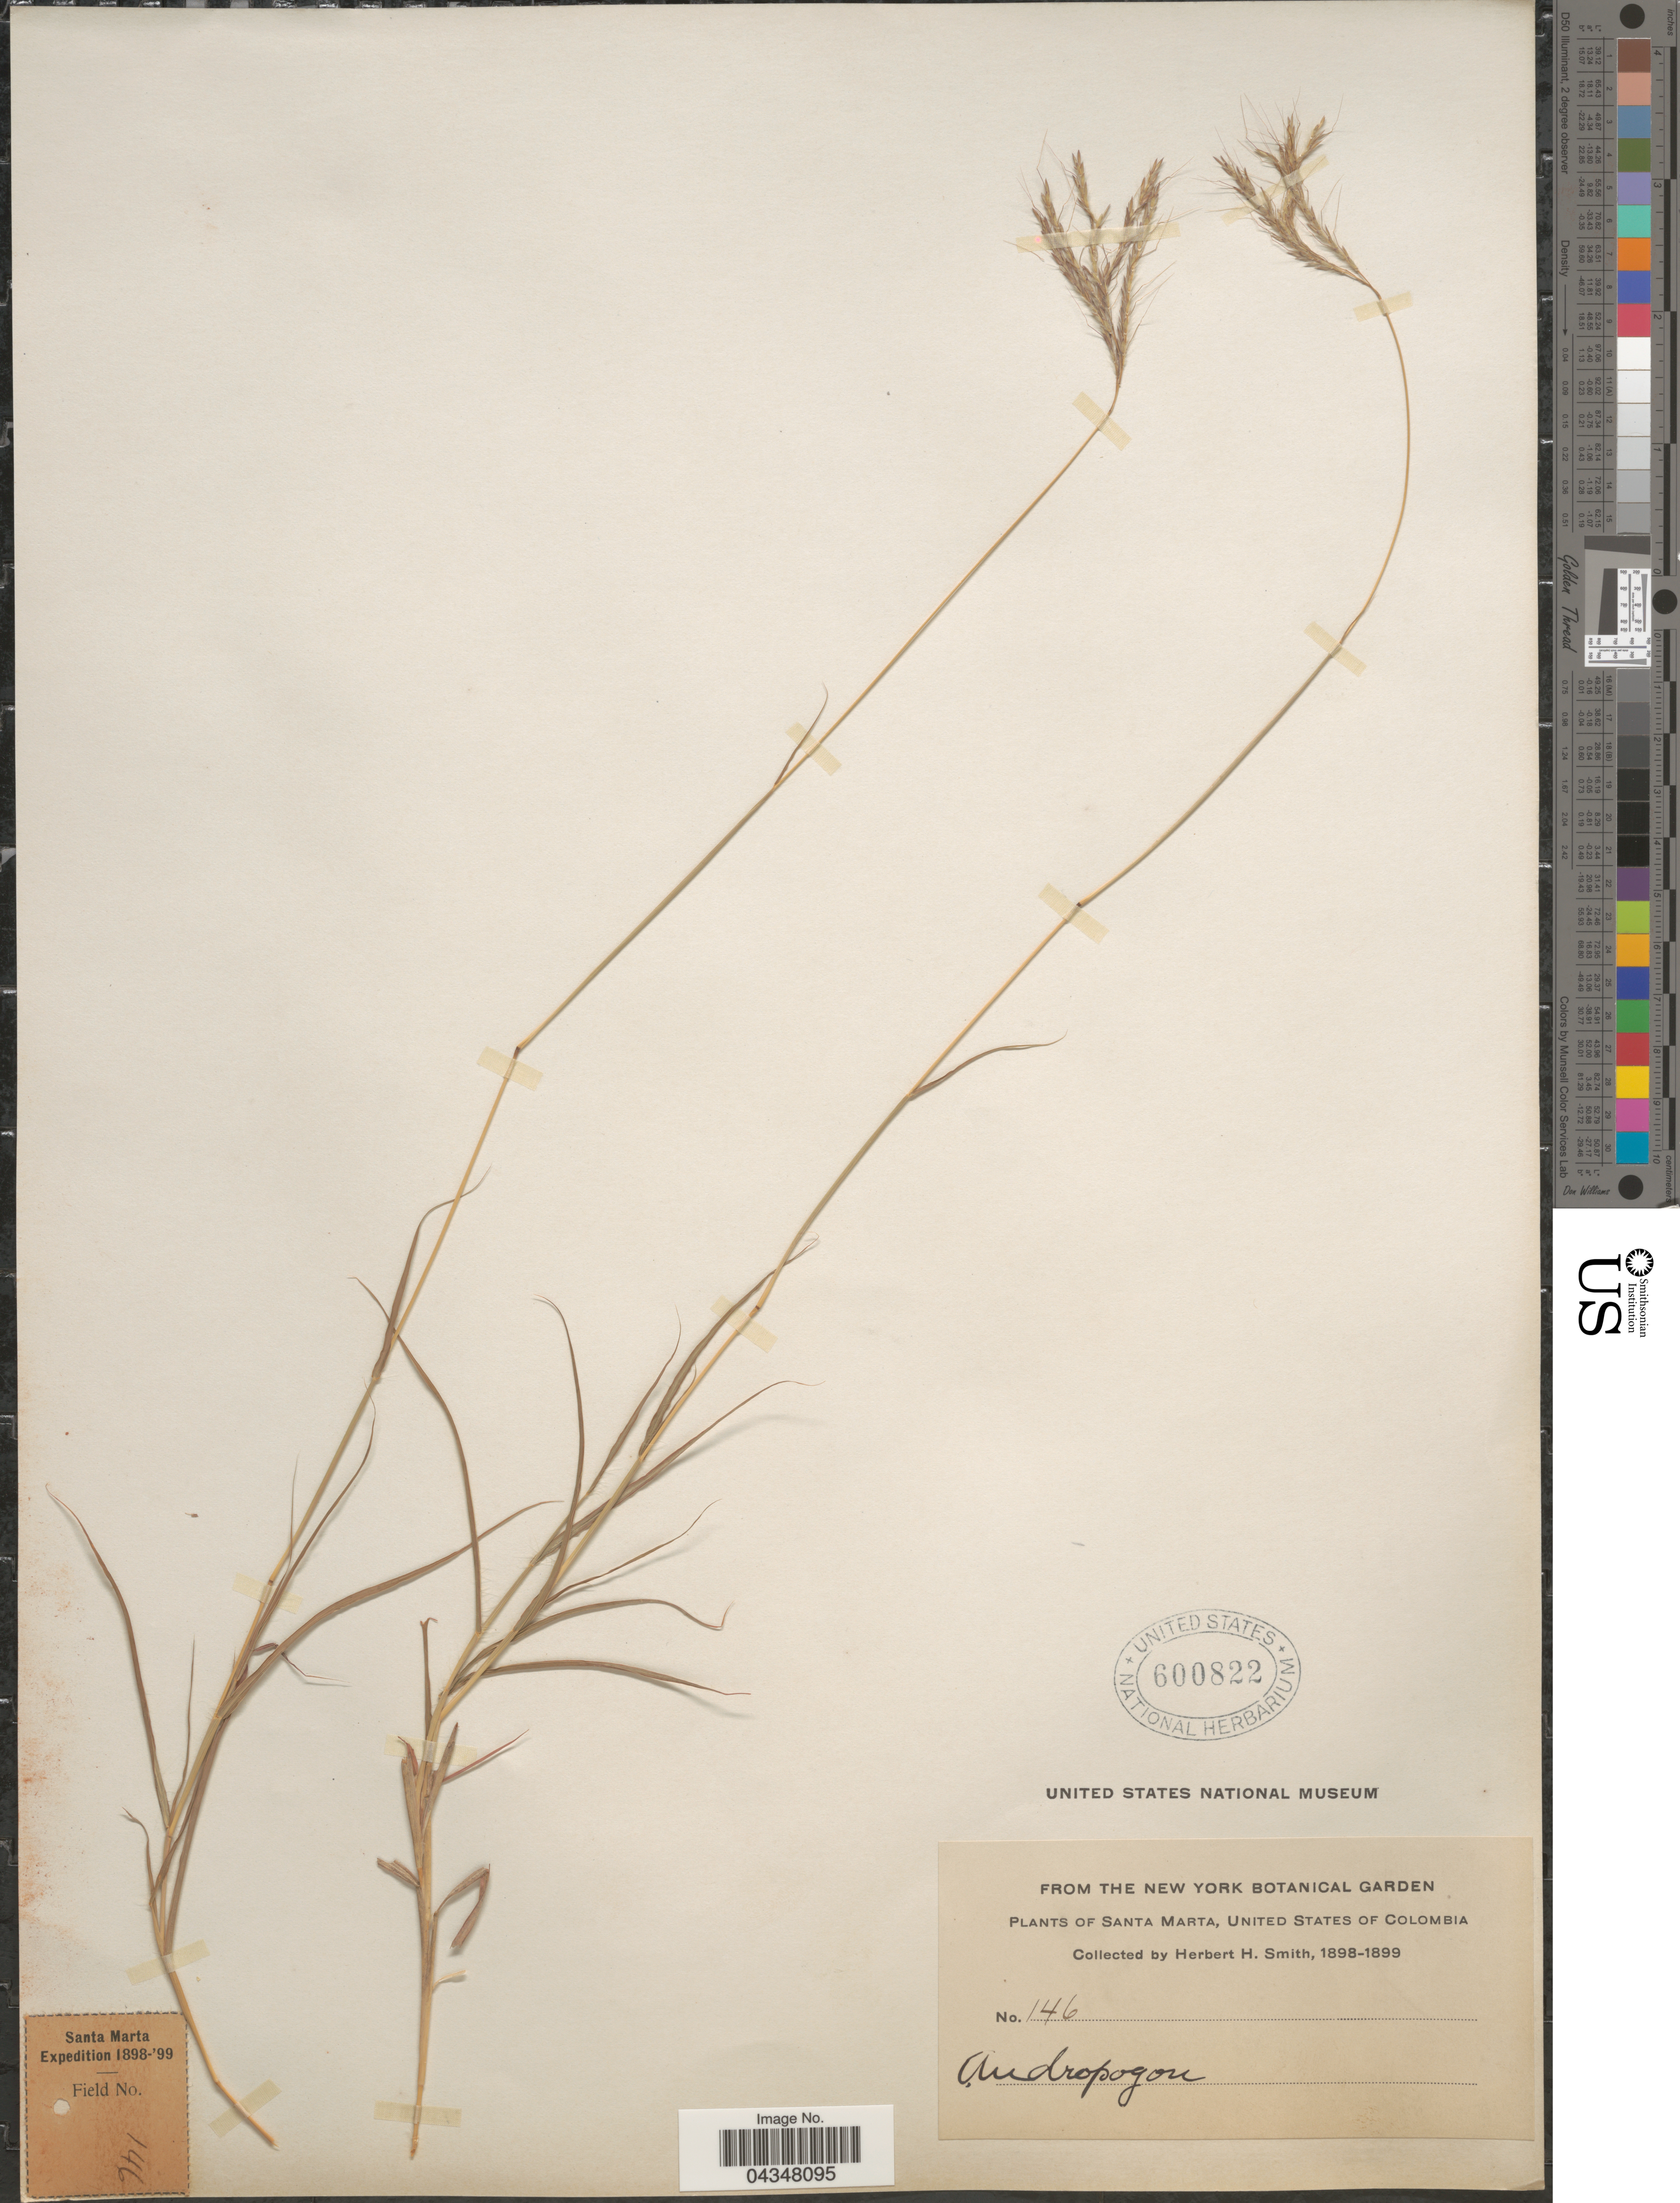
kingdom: Plantae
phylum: Tracheophyta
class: Liliopsida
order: Poales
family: Poaceae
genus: Bothriochloa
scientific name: Bothriochloa ischaemum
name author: (L.) Keng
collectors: Herbert H. Smith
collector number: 146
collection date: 1898/1899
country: Colombia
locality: Santa Marta Expedition 1898-'99. Santa Marta, United States of Colombia.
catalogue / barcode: US 600822